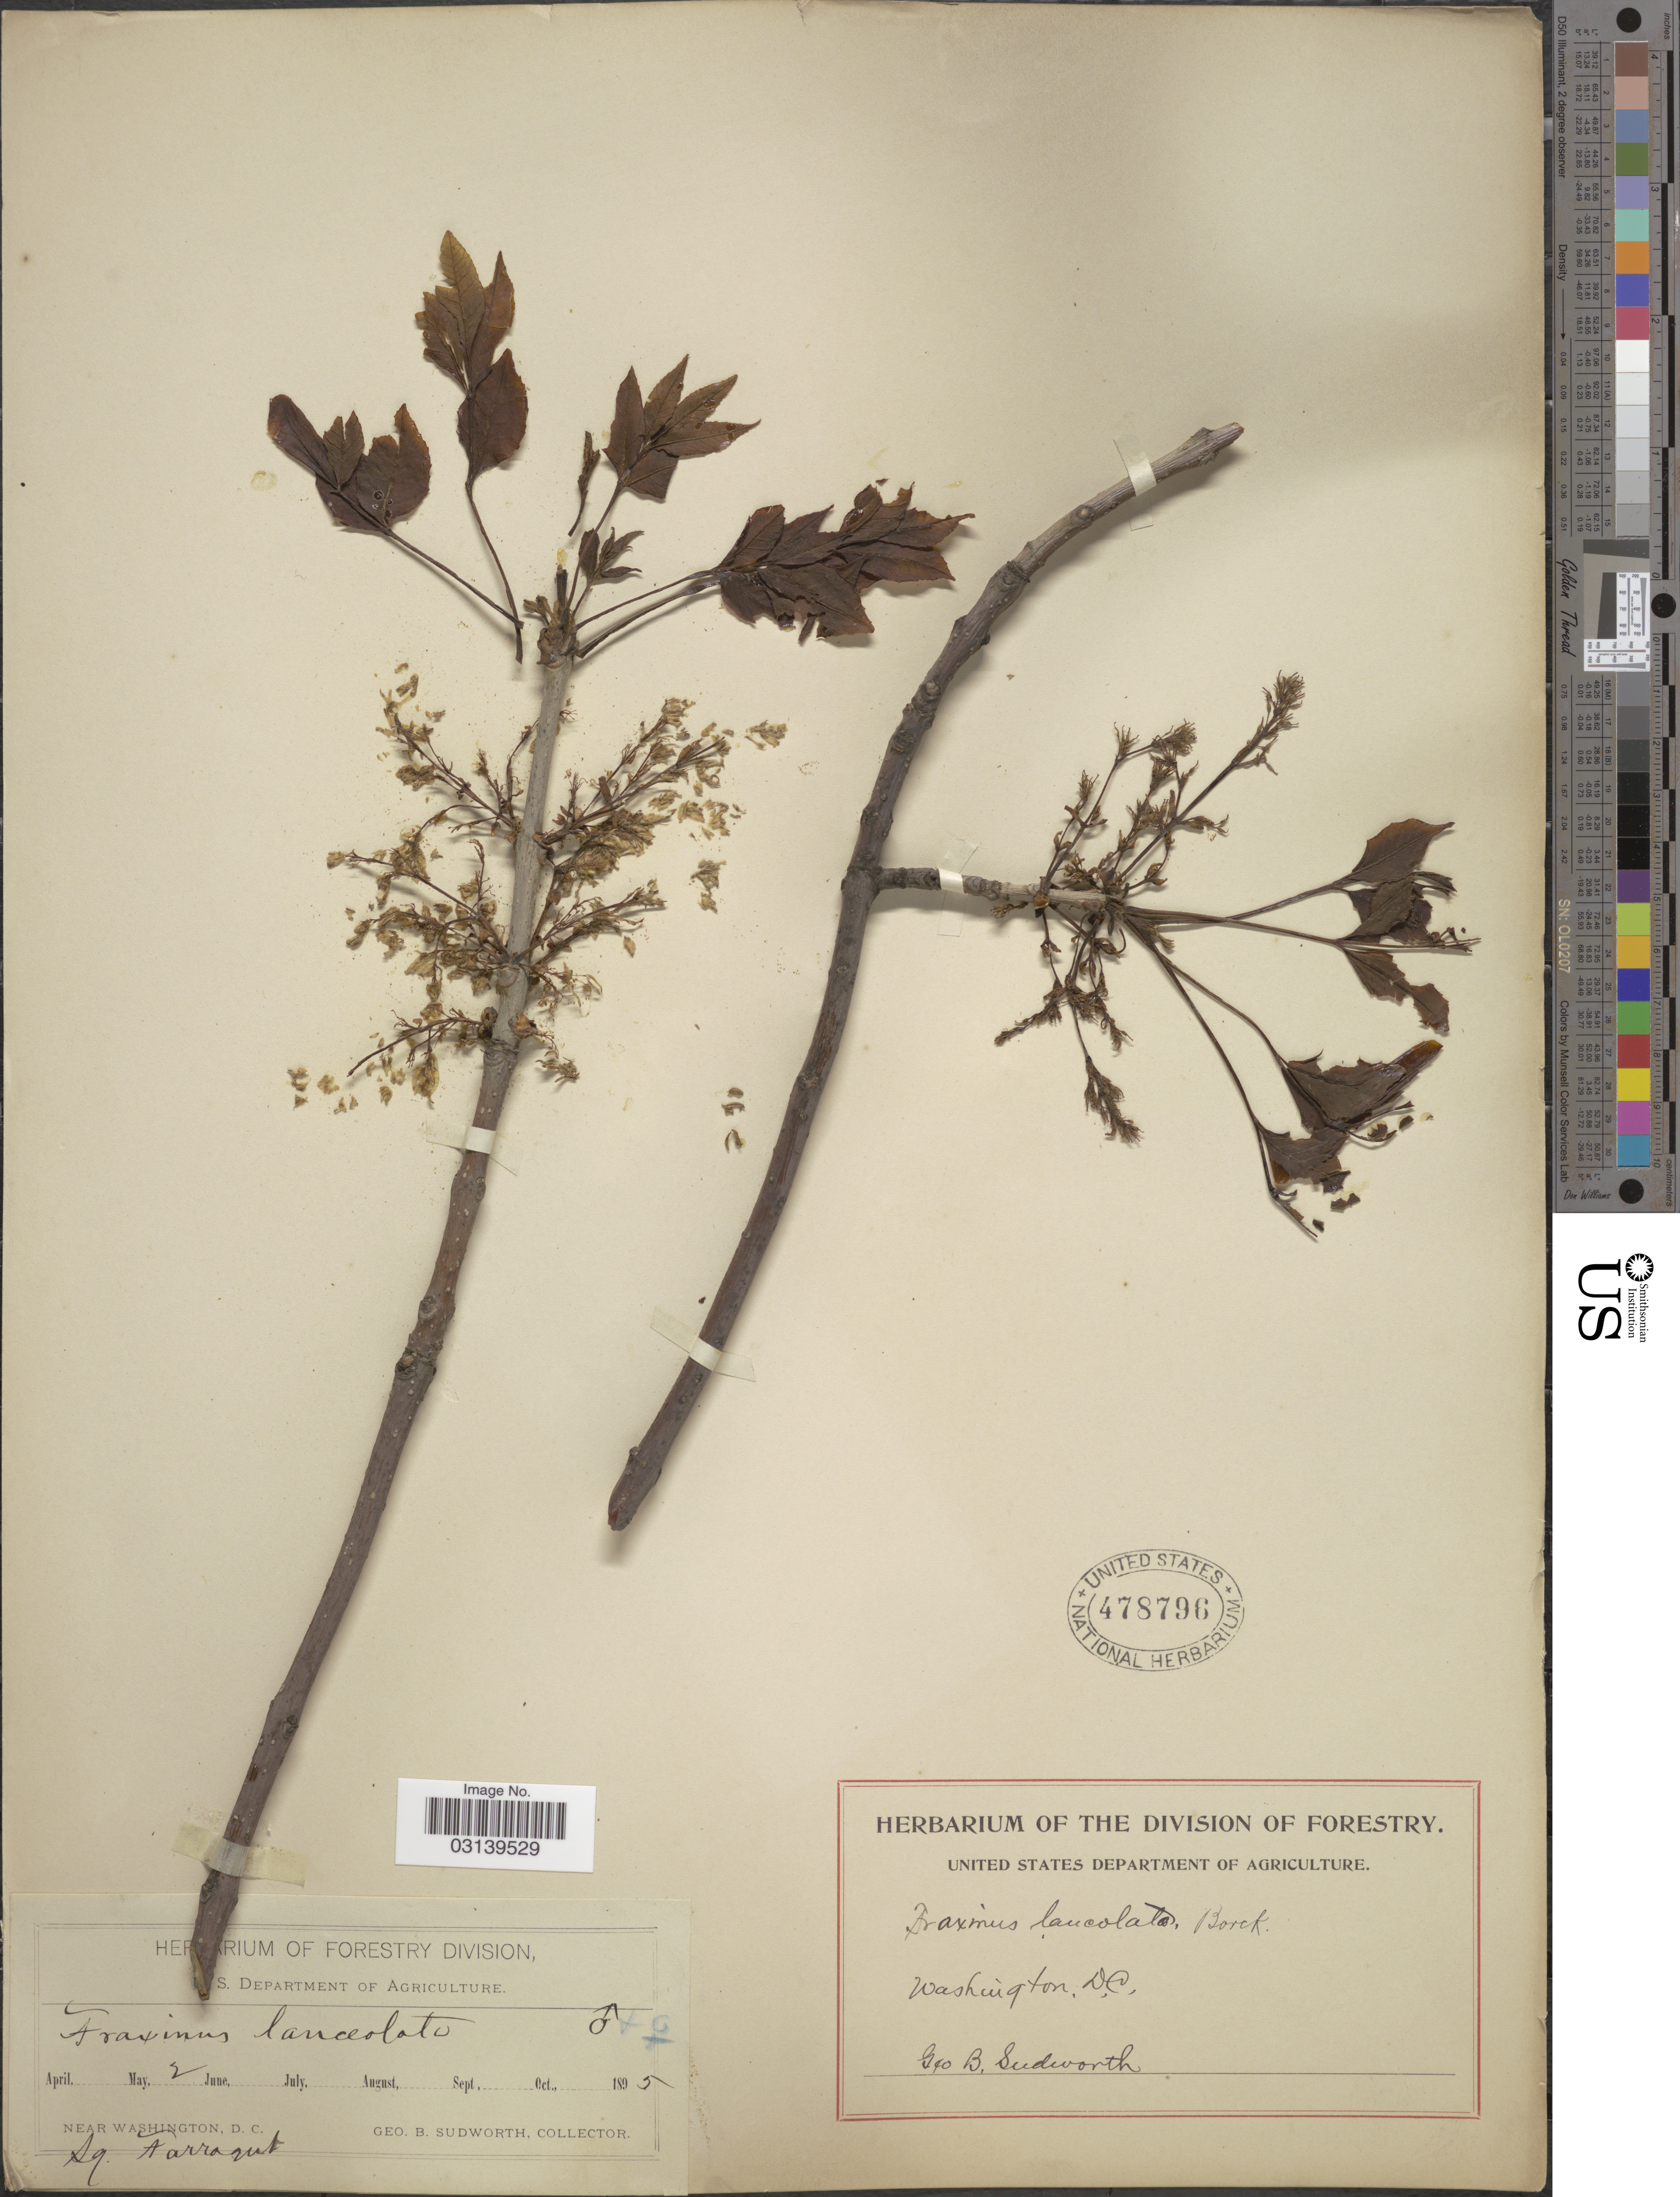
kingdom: Plantae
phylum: Tracheophyta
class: Magnoliopsida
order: Lamiales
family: Oleaceae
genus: Fraxinus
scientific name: Fraxinus lanceolata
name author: Borkh.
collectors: G. B. Sudworth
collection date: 1895-05-02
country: United States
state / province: District of Columbia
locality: Near Washington D.C., Sq. Farragut.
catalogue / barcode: US 478796